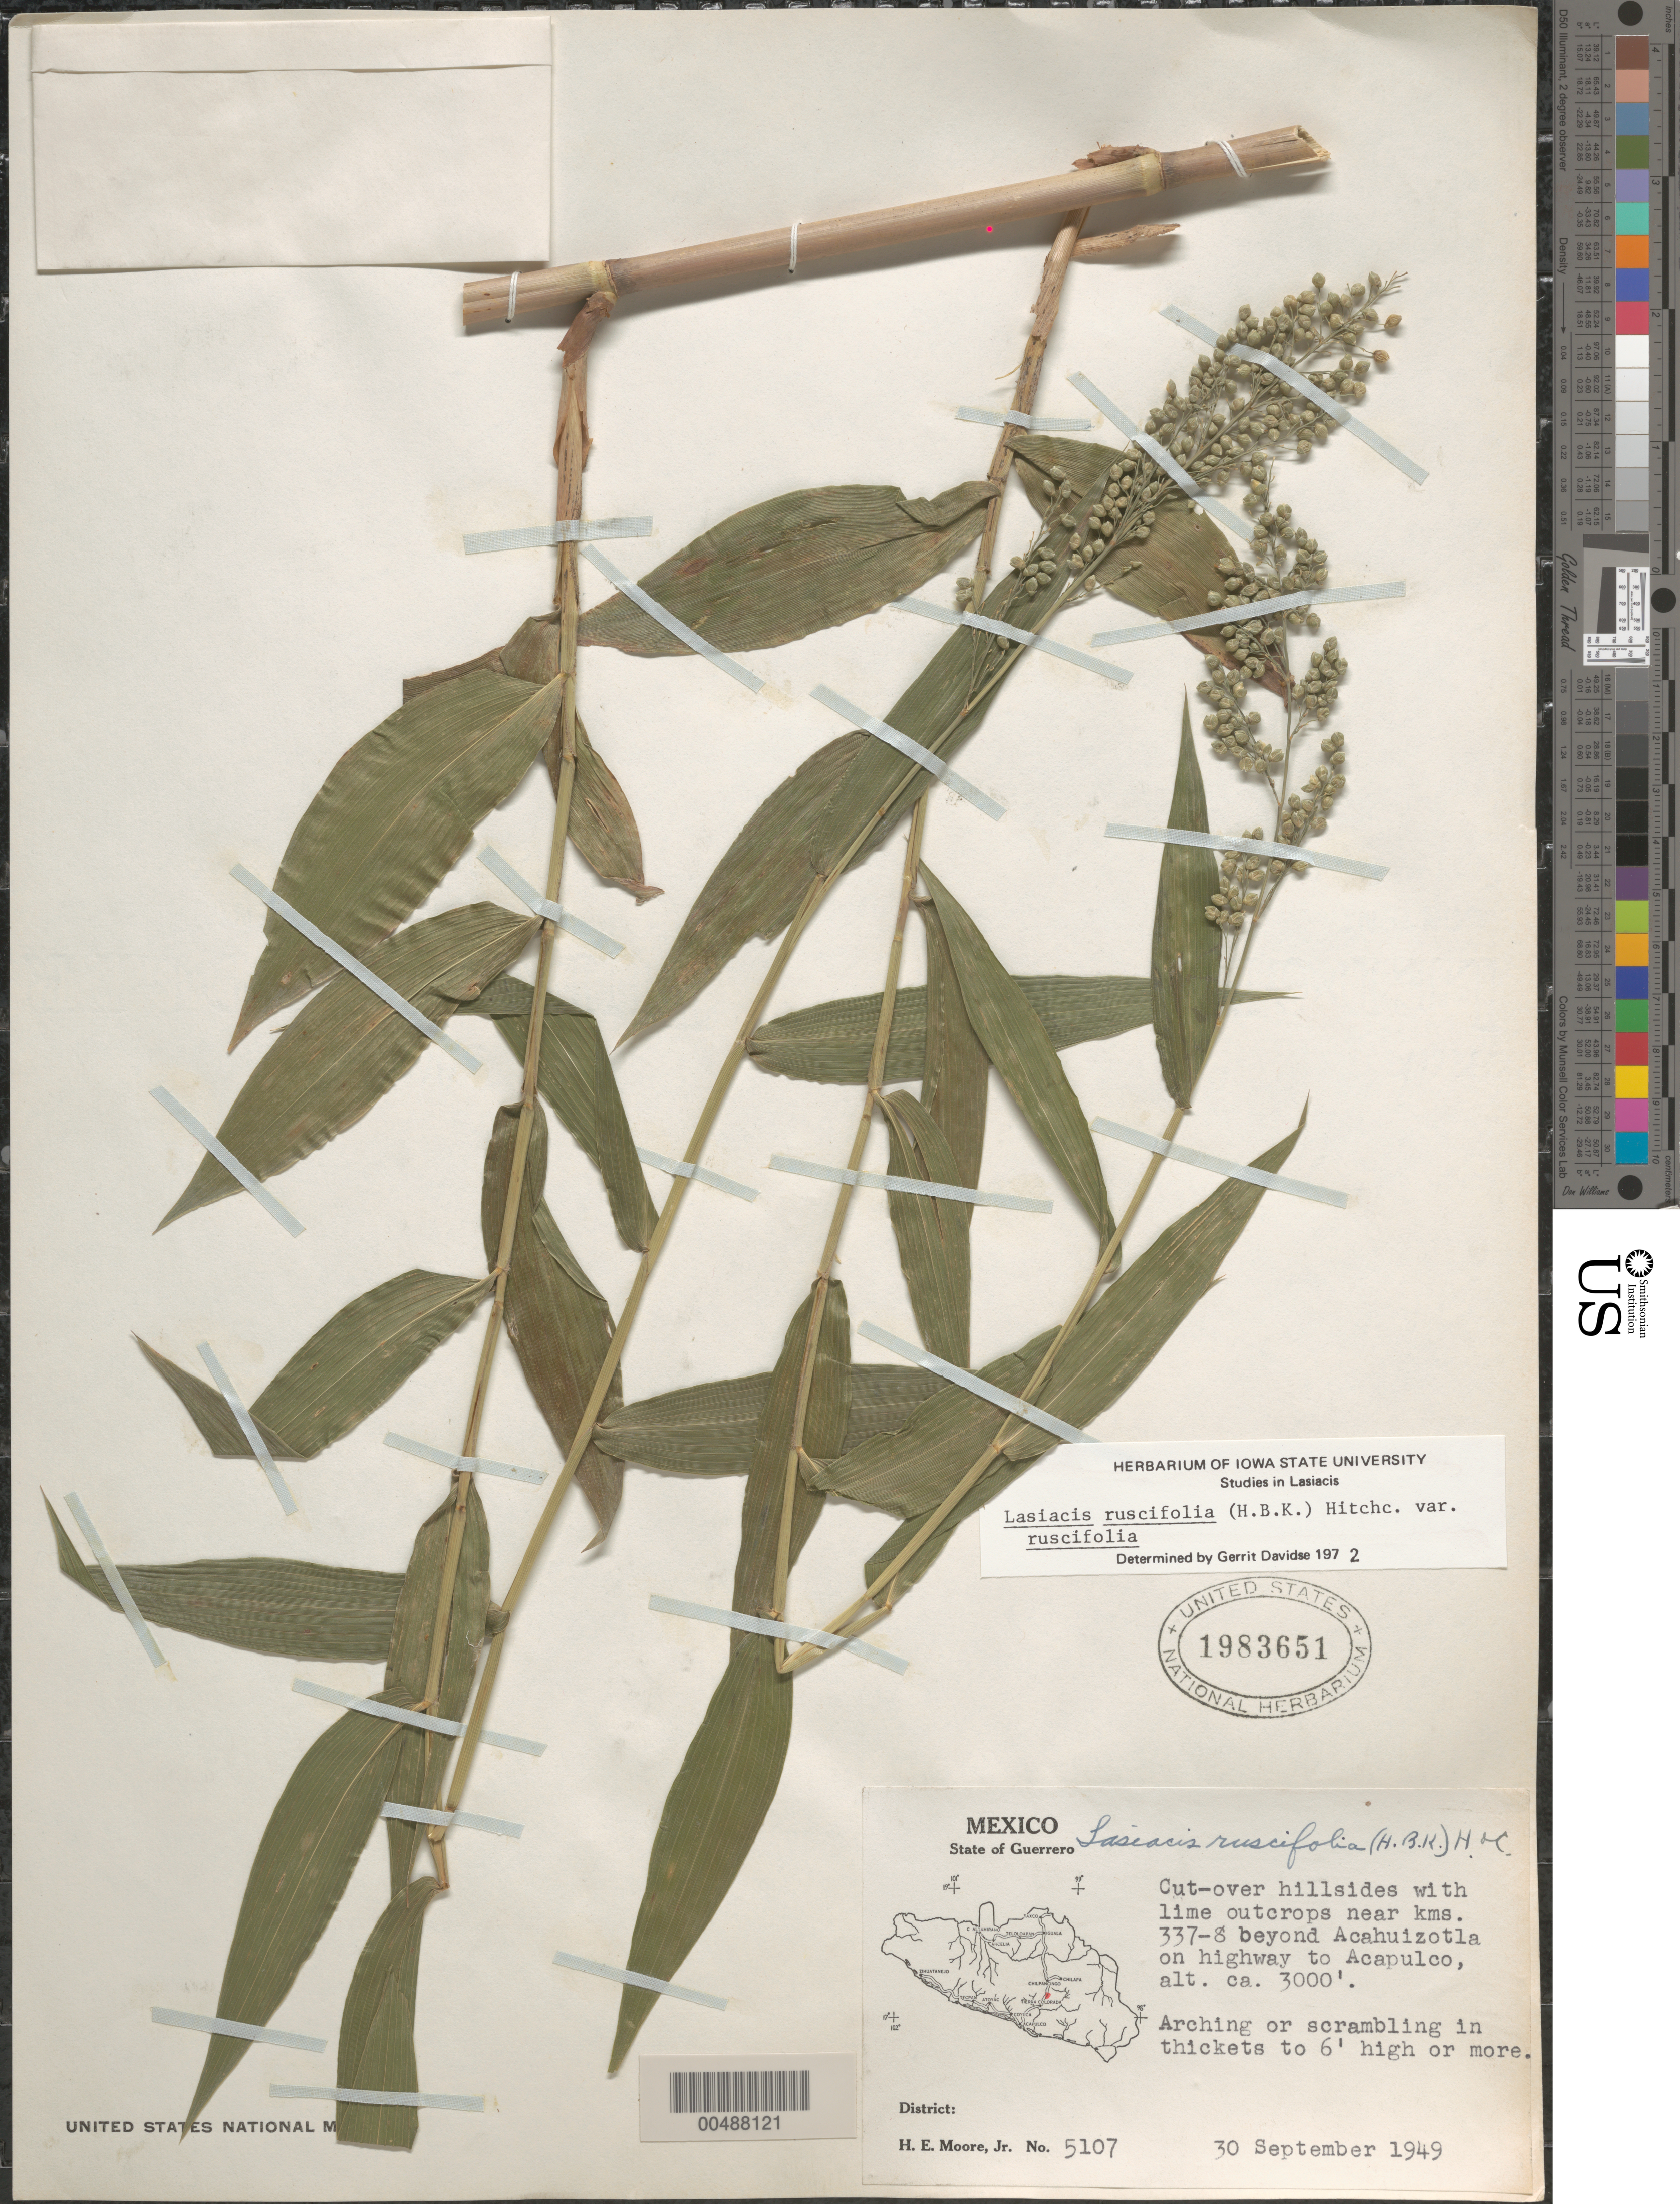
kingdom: Plantae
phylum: Tracheophyta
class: Liliopsida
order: Poales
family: Poaceae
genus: Lasiacis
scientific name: Lasiacis ruscifolia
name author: (Kunth) Hitchc.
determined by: Davidse, Gerrit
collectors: H. E. Moore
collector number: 5107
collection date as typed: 30 Sep 1949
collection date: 1949-09-30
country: Mexico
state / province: Guerrero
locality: Near kms 337-338 beyond Acahuizotla on hwy to Acapulco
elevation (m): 914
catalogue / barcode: US 1983651